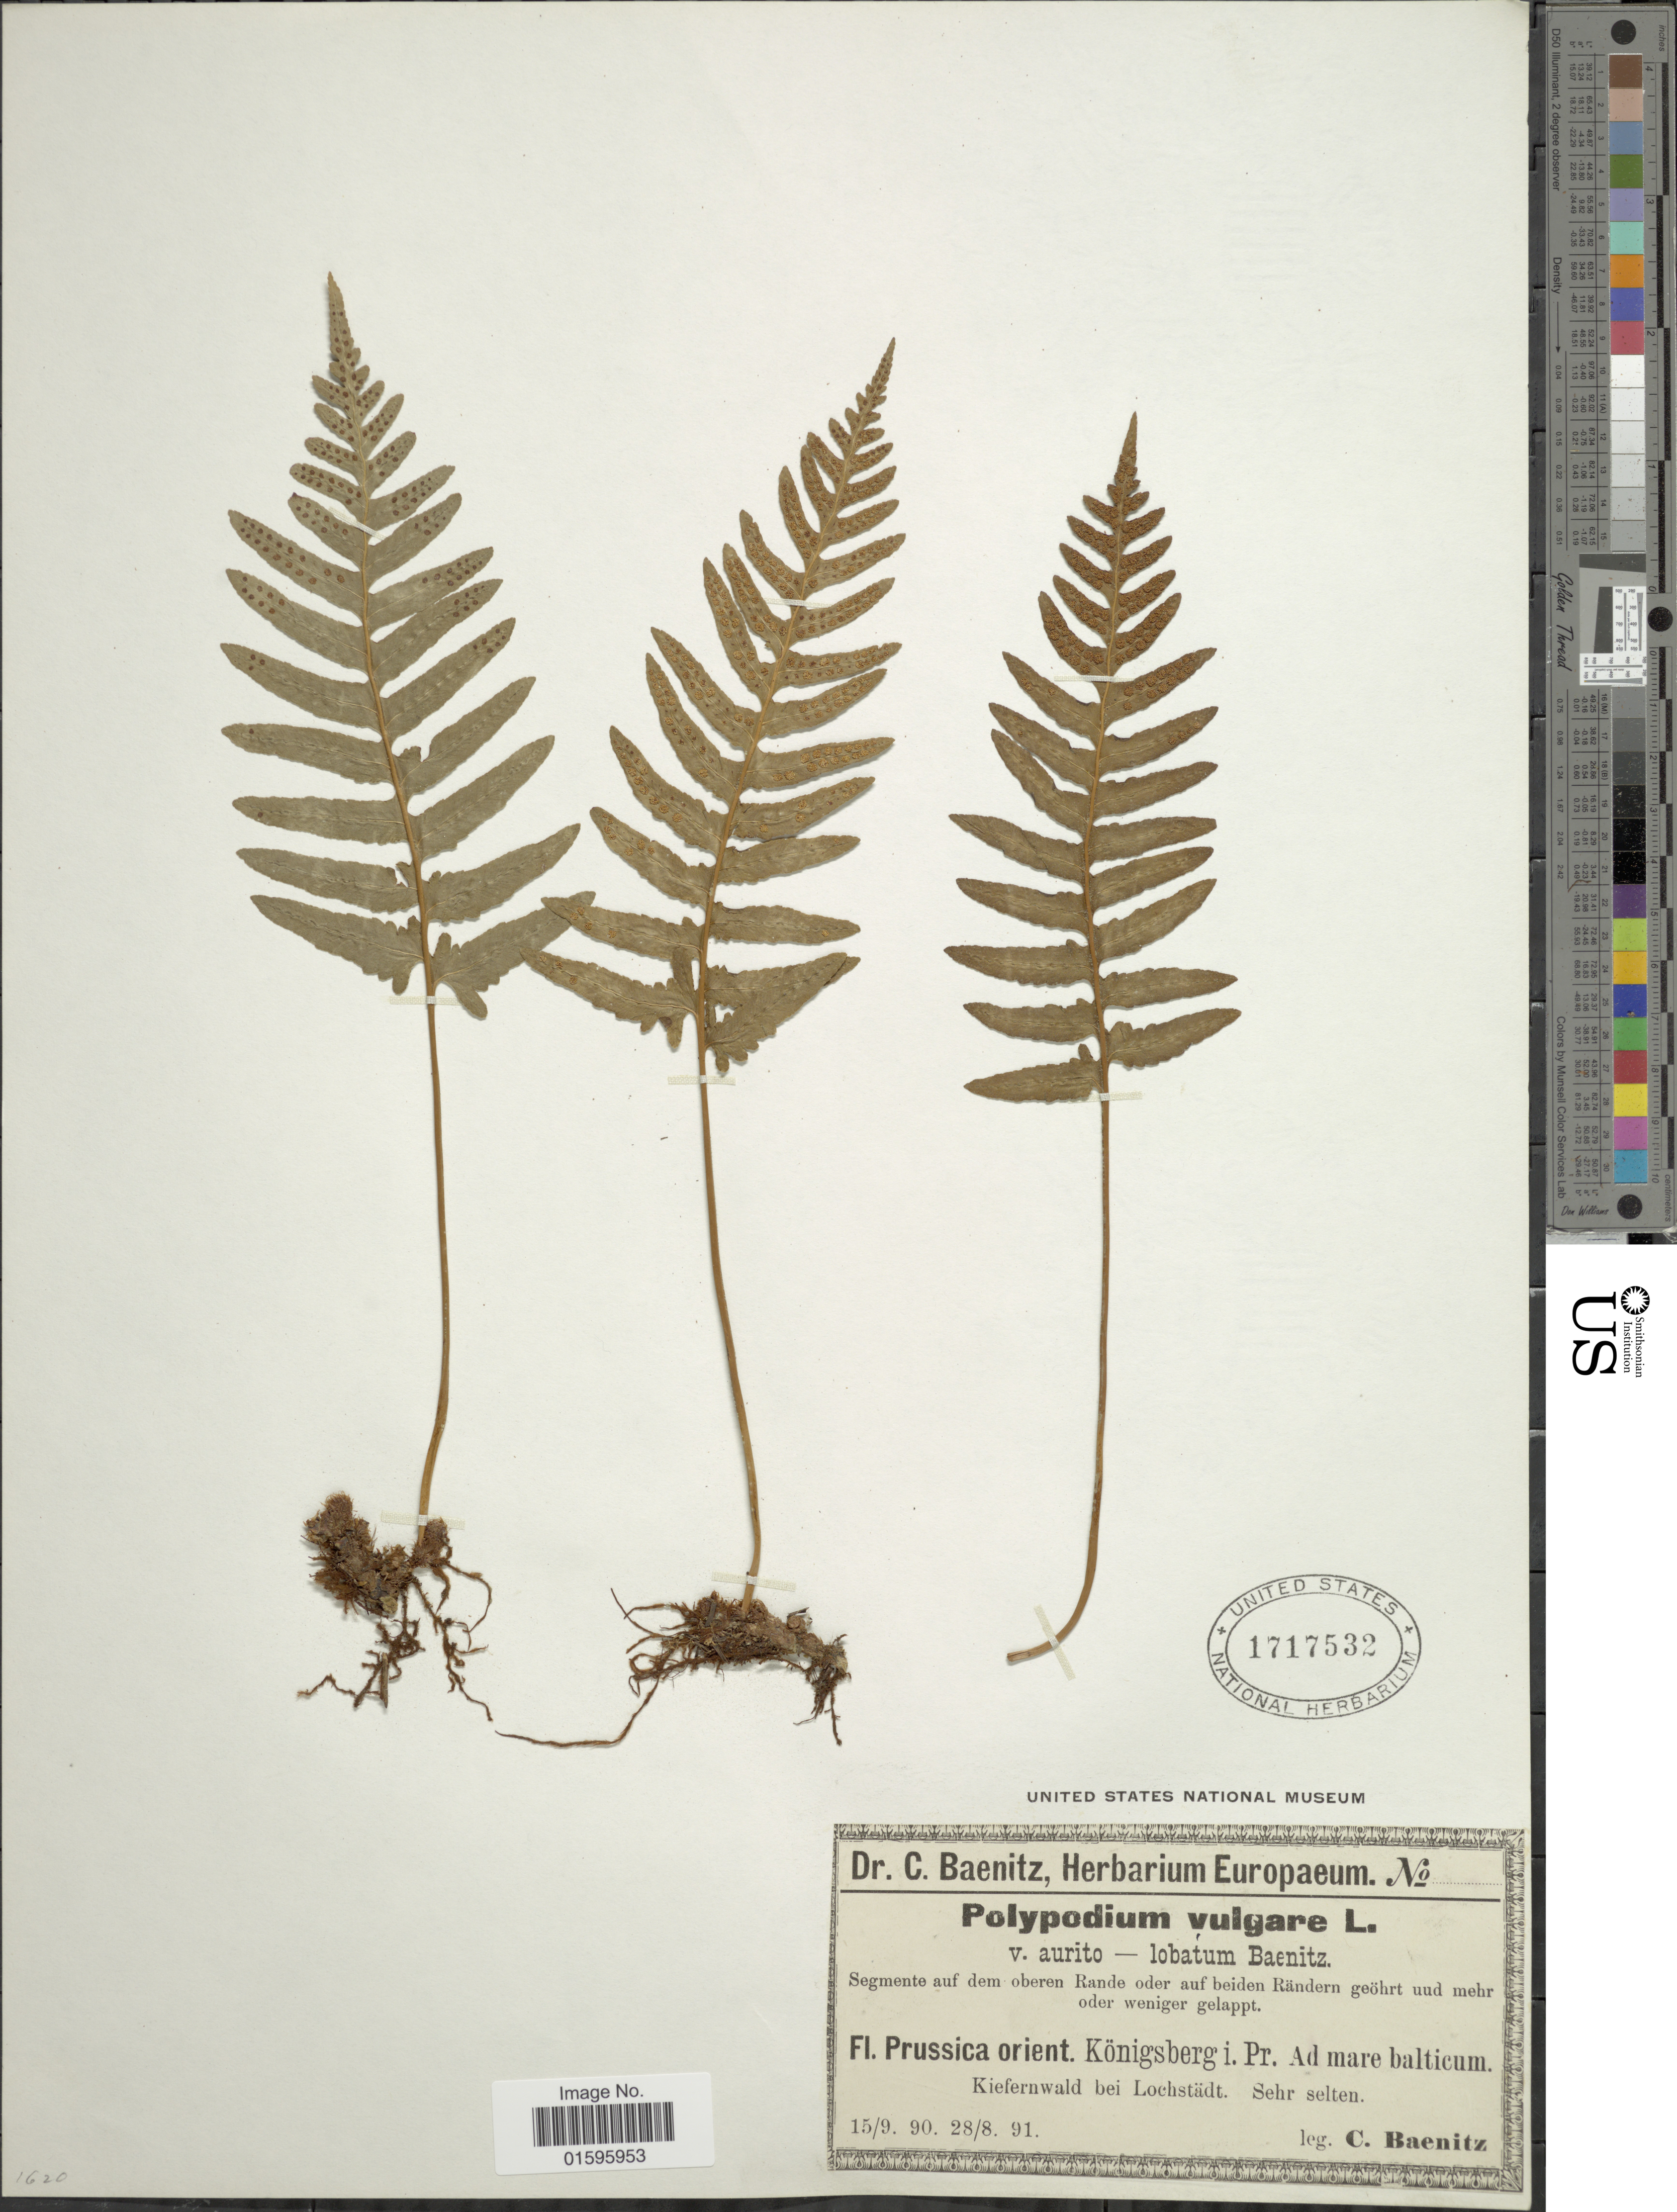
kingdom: Plantae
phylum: Tracheophyta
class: Polypodiopsida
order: Polypodiales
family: Polypodiaceae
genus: Polypodium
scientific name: Polypodium vulgare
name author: L.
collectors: C. G. Baenitz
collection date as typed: Transcribed d/m/y: 15/9/90 to 28/8/91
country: Germany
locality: Prussica orient, Konigsberg i. Pr. ad mare balticum, Kiefernwald bei Lochstadt, Sehr selten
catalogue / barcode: US 1717532